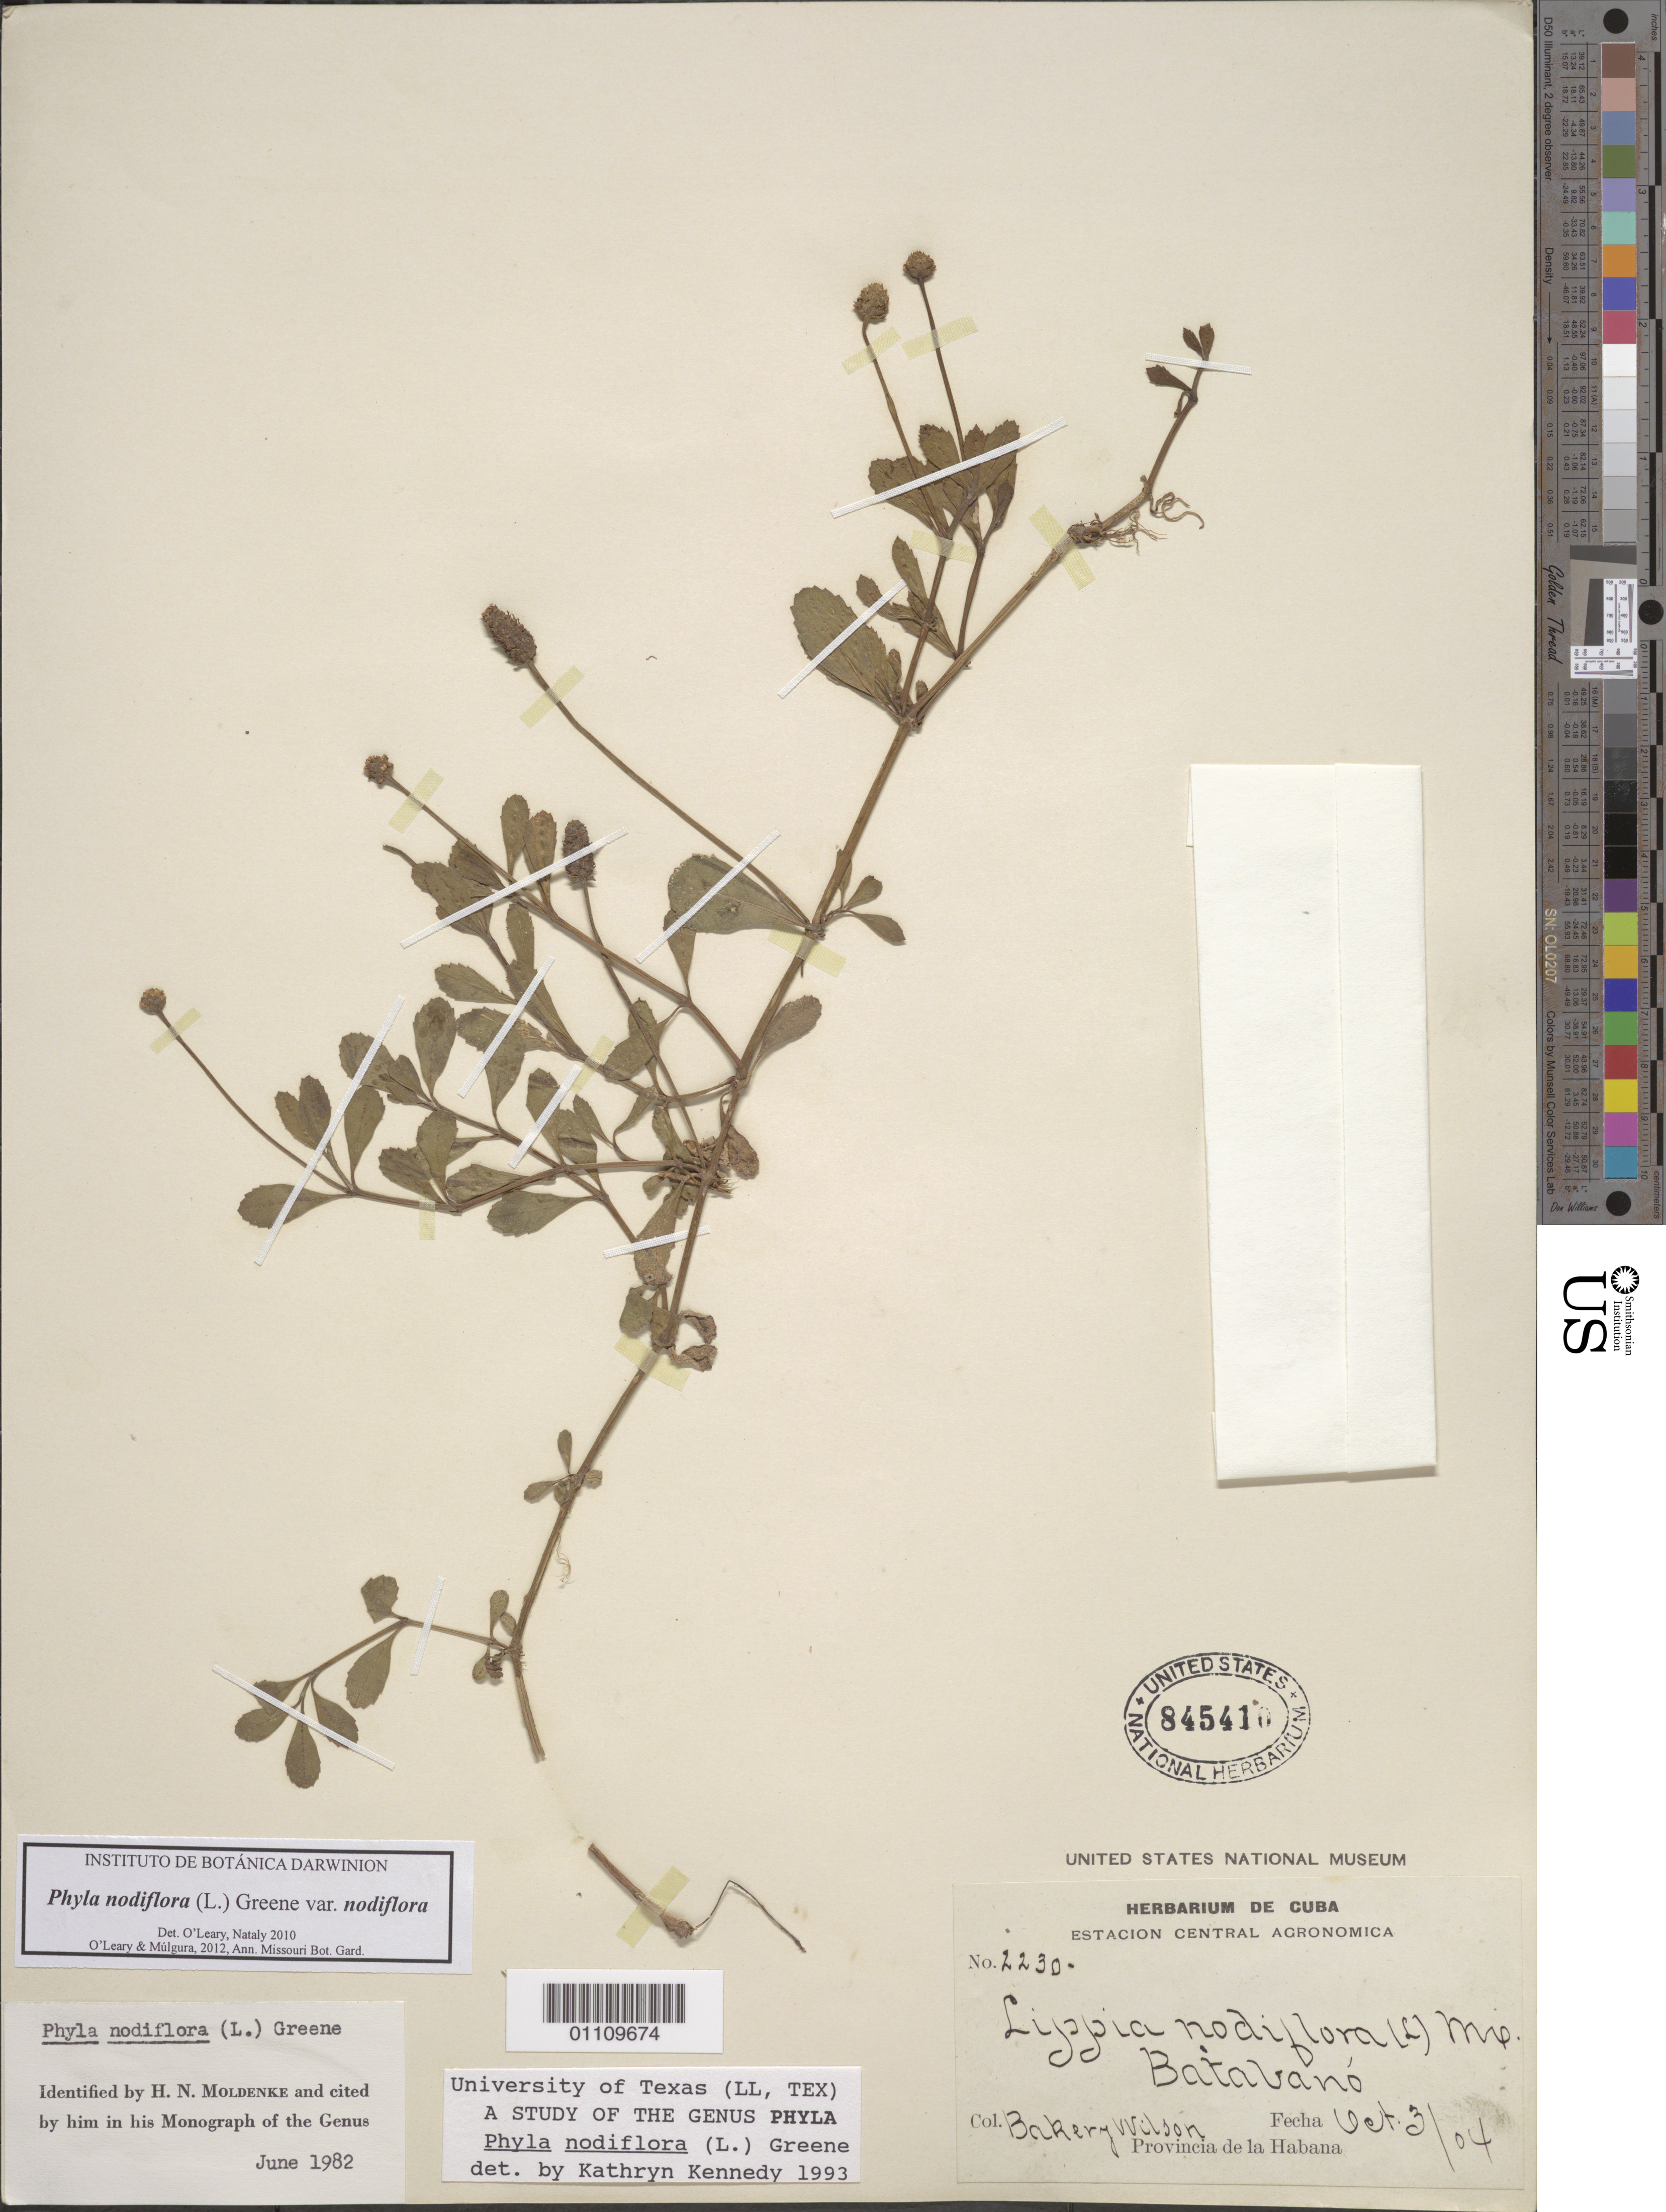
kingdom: Plantae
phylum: Tracheophyta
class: Magnoliopsida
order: Lamiales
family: Verbenaceae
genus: Phyla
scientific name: Phyla nodiflora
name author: (L.) Greene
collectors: C. F. Baker & -- Wilson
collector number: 2230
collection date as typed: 03 Oct 1904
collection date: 1904-10-03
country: Cuba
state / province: La Habana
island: Cuba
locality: Batabanó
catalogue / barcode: US 845410